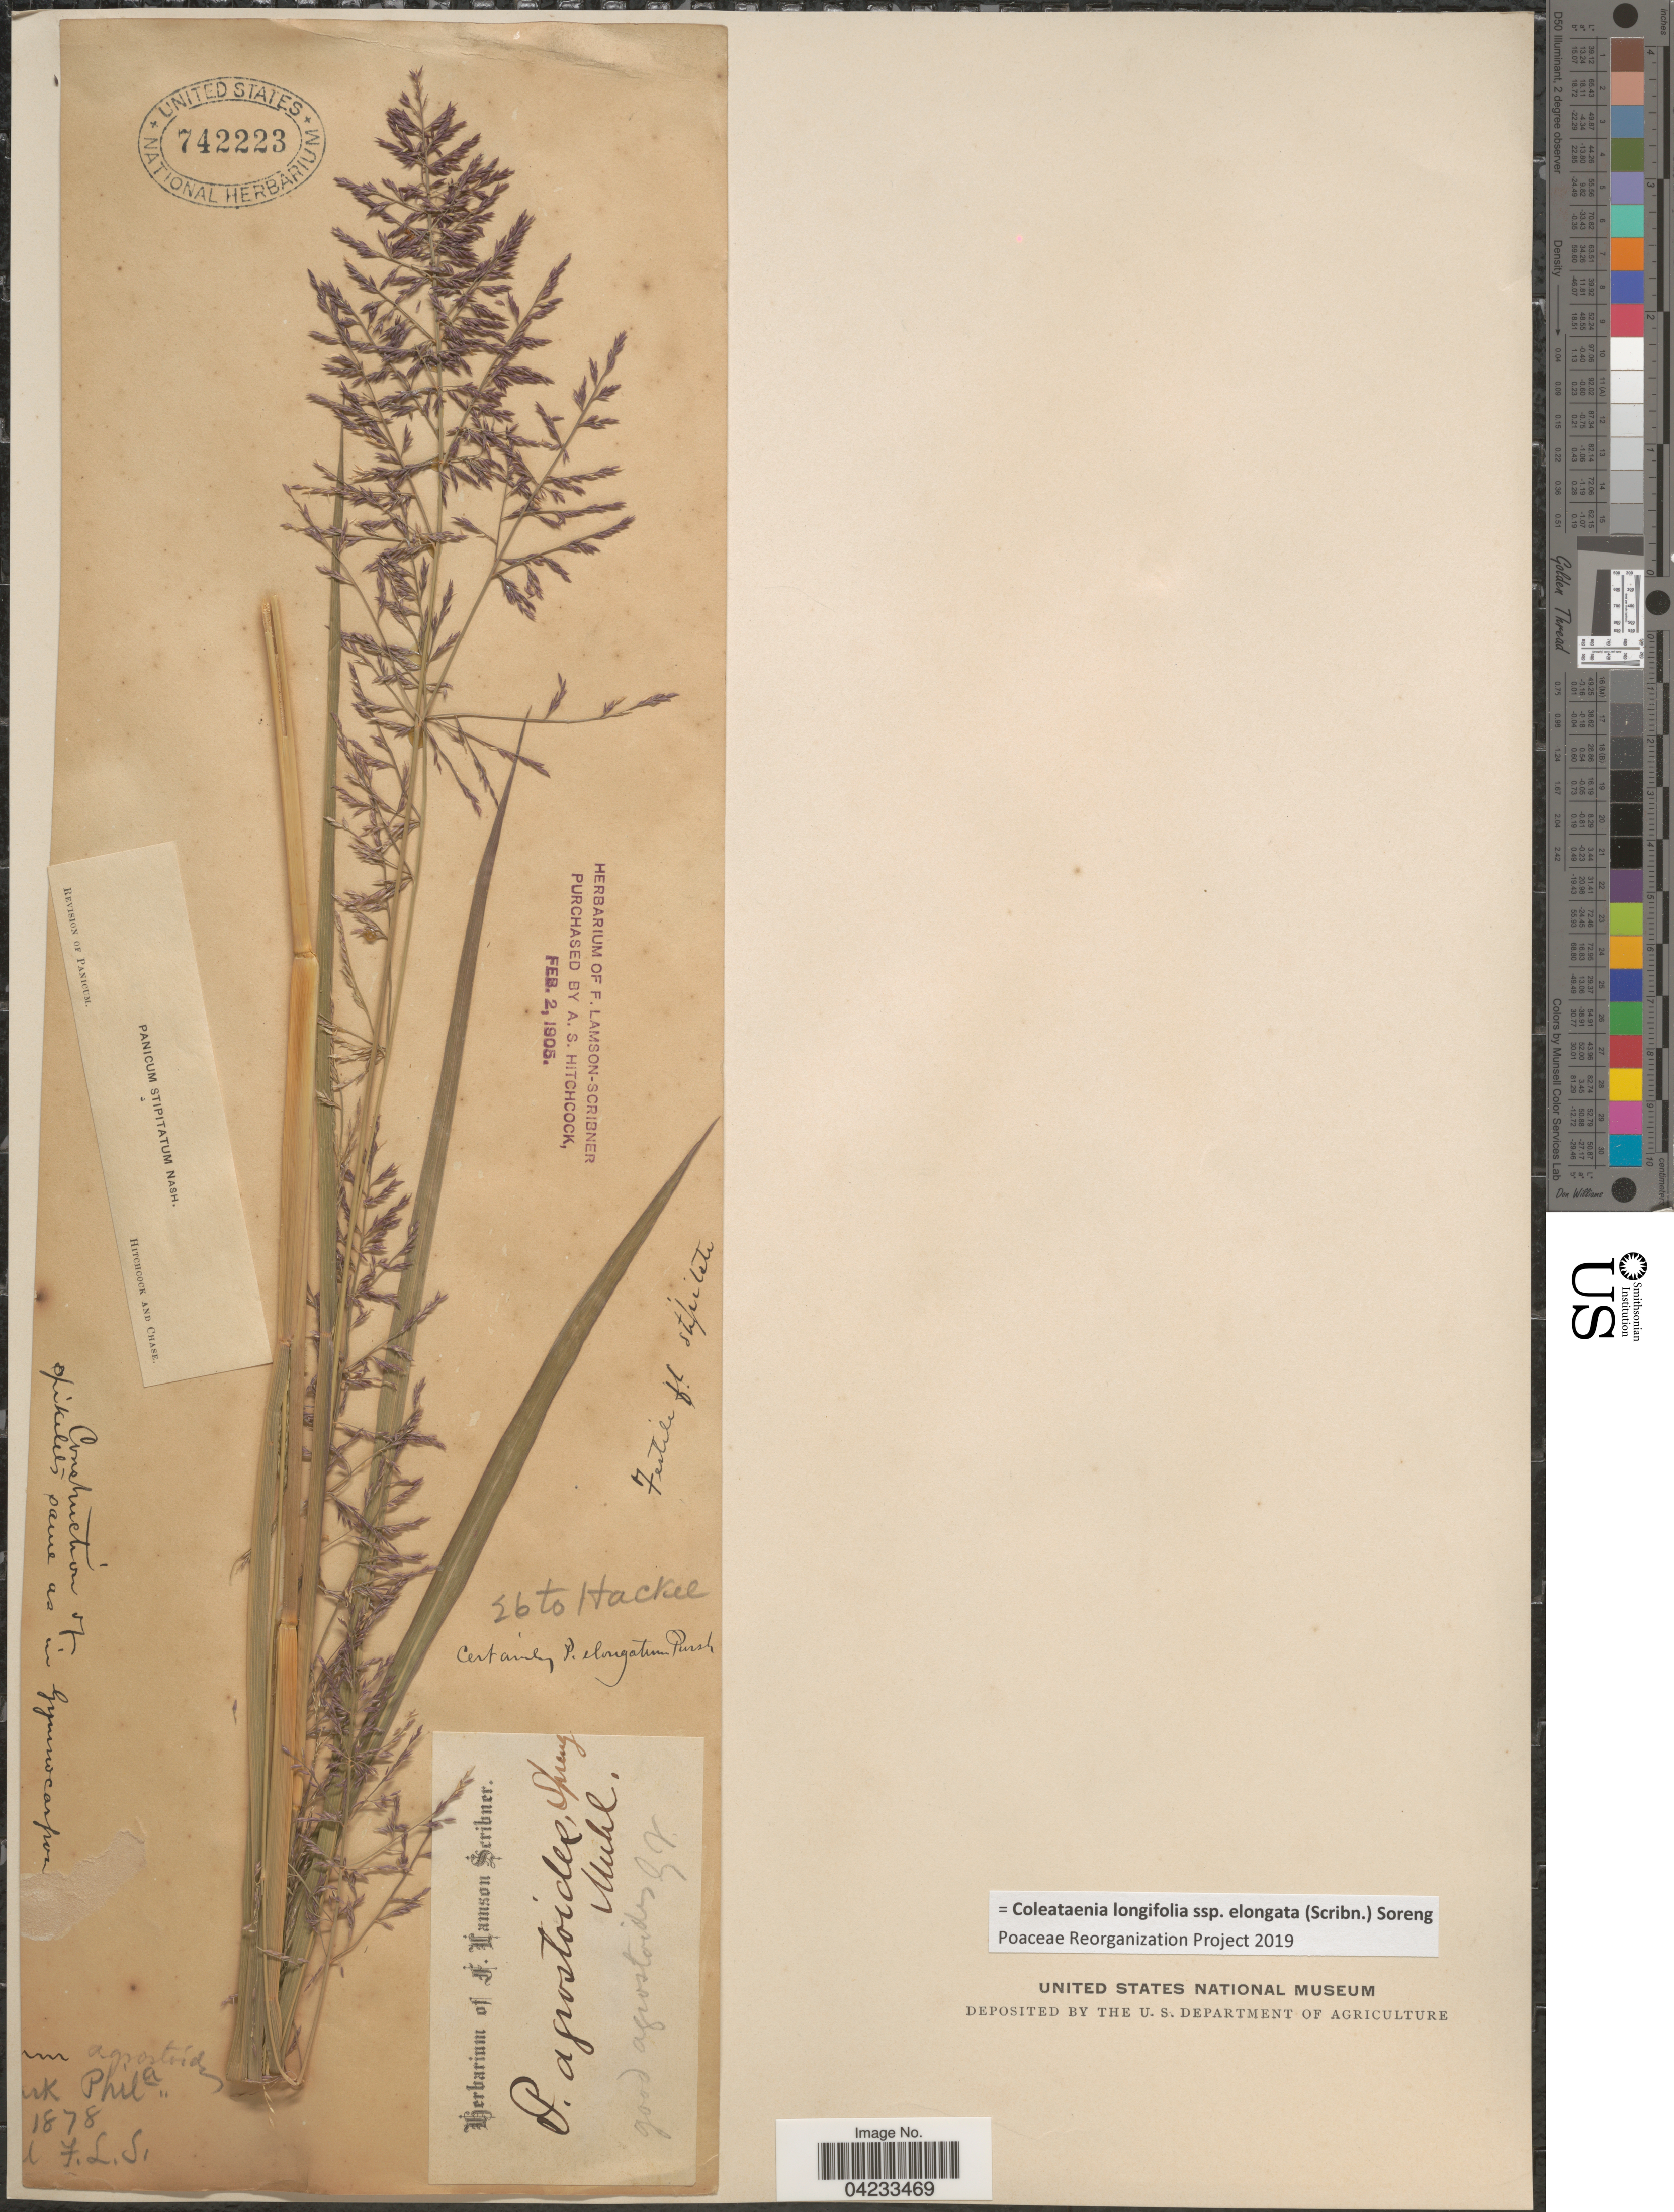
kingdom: Plantae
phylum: Tracheophyta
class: Liliopsida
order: Poales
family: Poaceae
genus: Coleataenia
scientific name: Coleataenia longifolia subsp. elongata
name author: (Scribn.) Soreng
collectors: F. Lamson-Scribner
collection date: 1878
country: United States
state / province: Pennsylvania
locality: Phila.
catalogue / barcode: US 742223